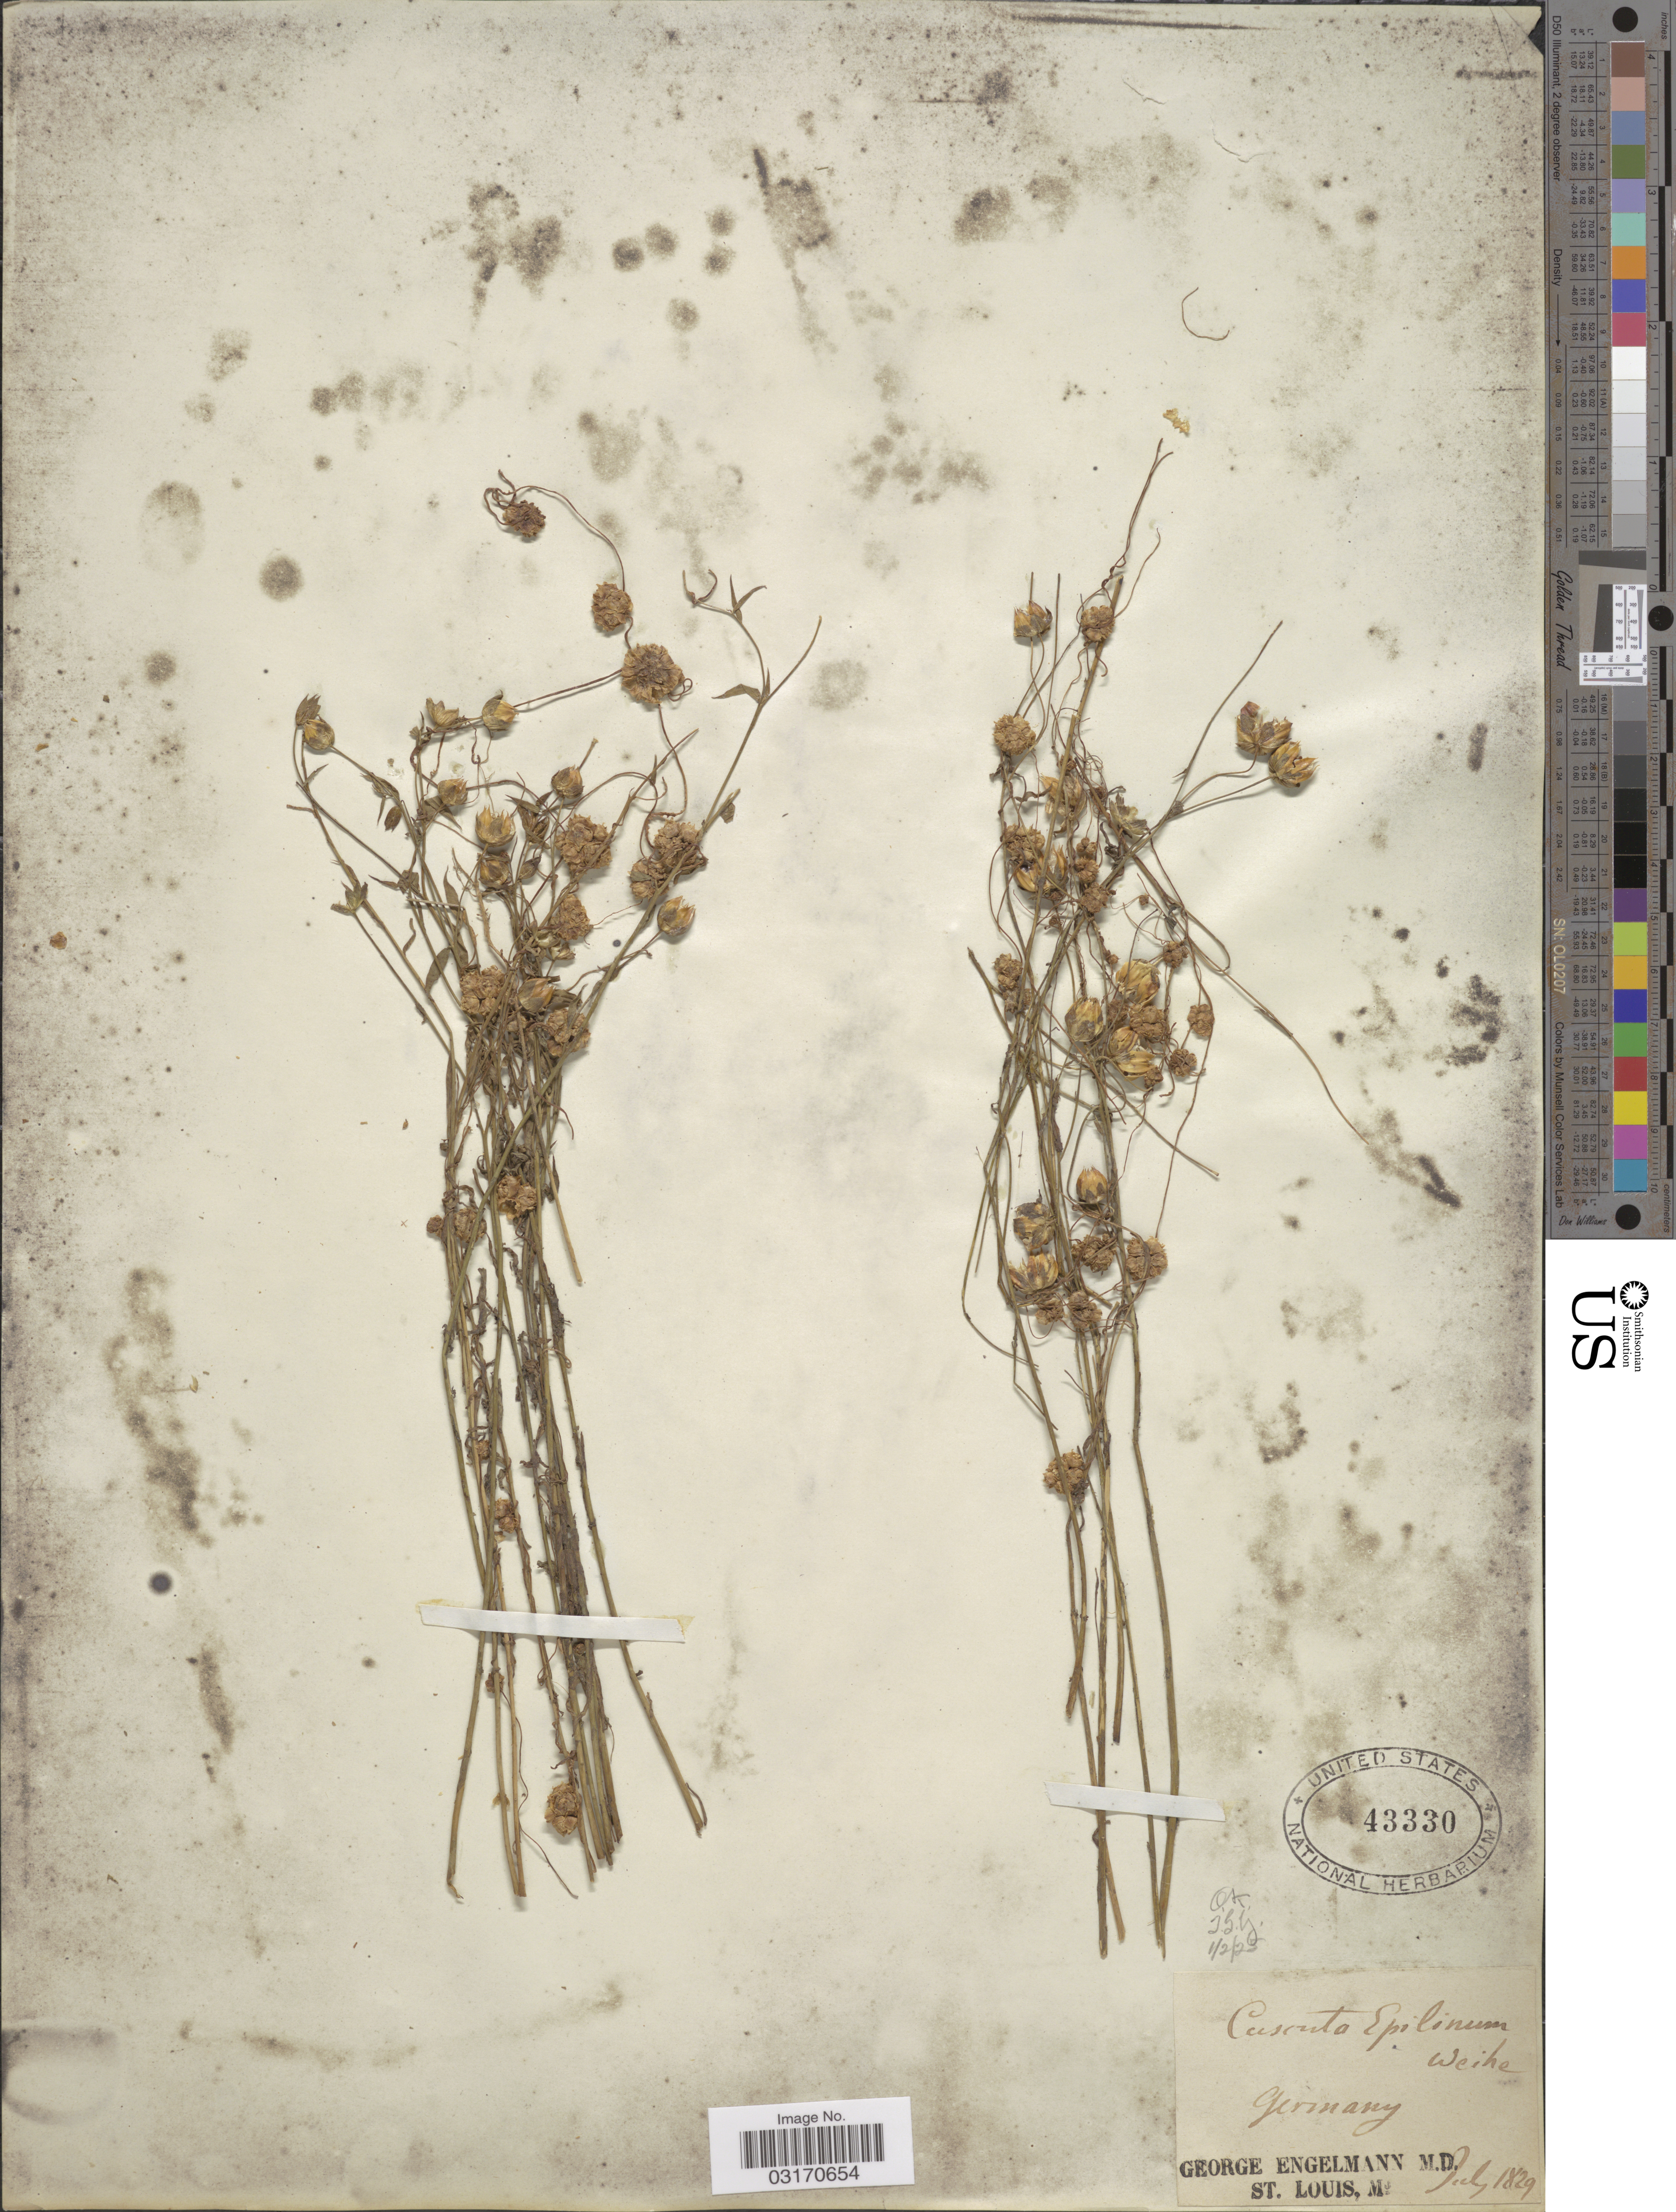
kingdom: Plantae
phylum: Tracheophyta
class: Magnoliopsida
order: Solanales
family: Convolvulaceae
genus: Cuscuta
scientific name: Cuscuta epilinum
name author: Weihe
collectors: G. Engelmann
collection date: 1829-07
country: Germany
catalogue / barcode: US 43330